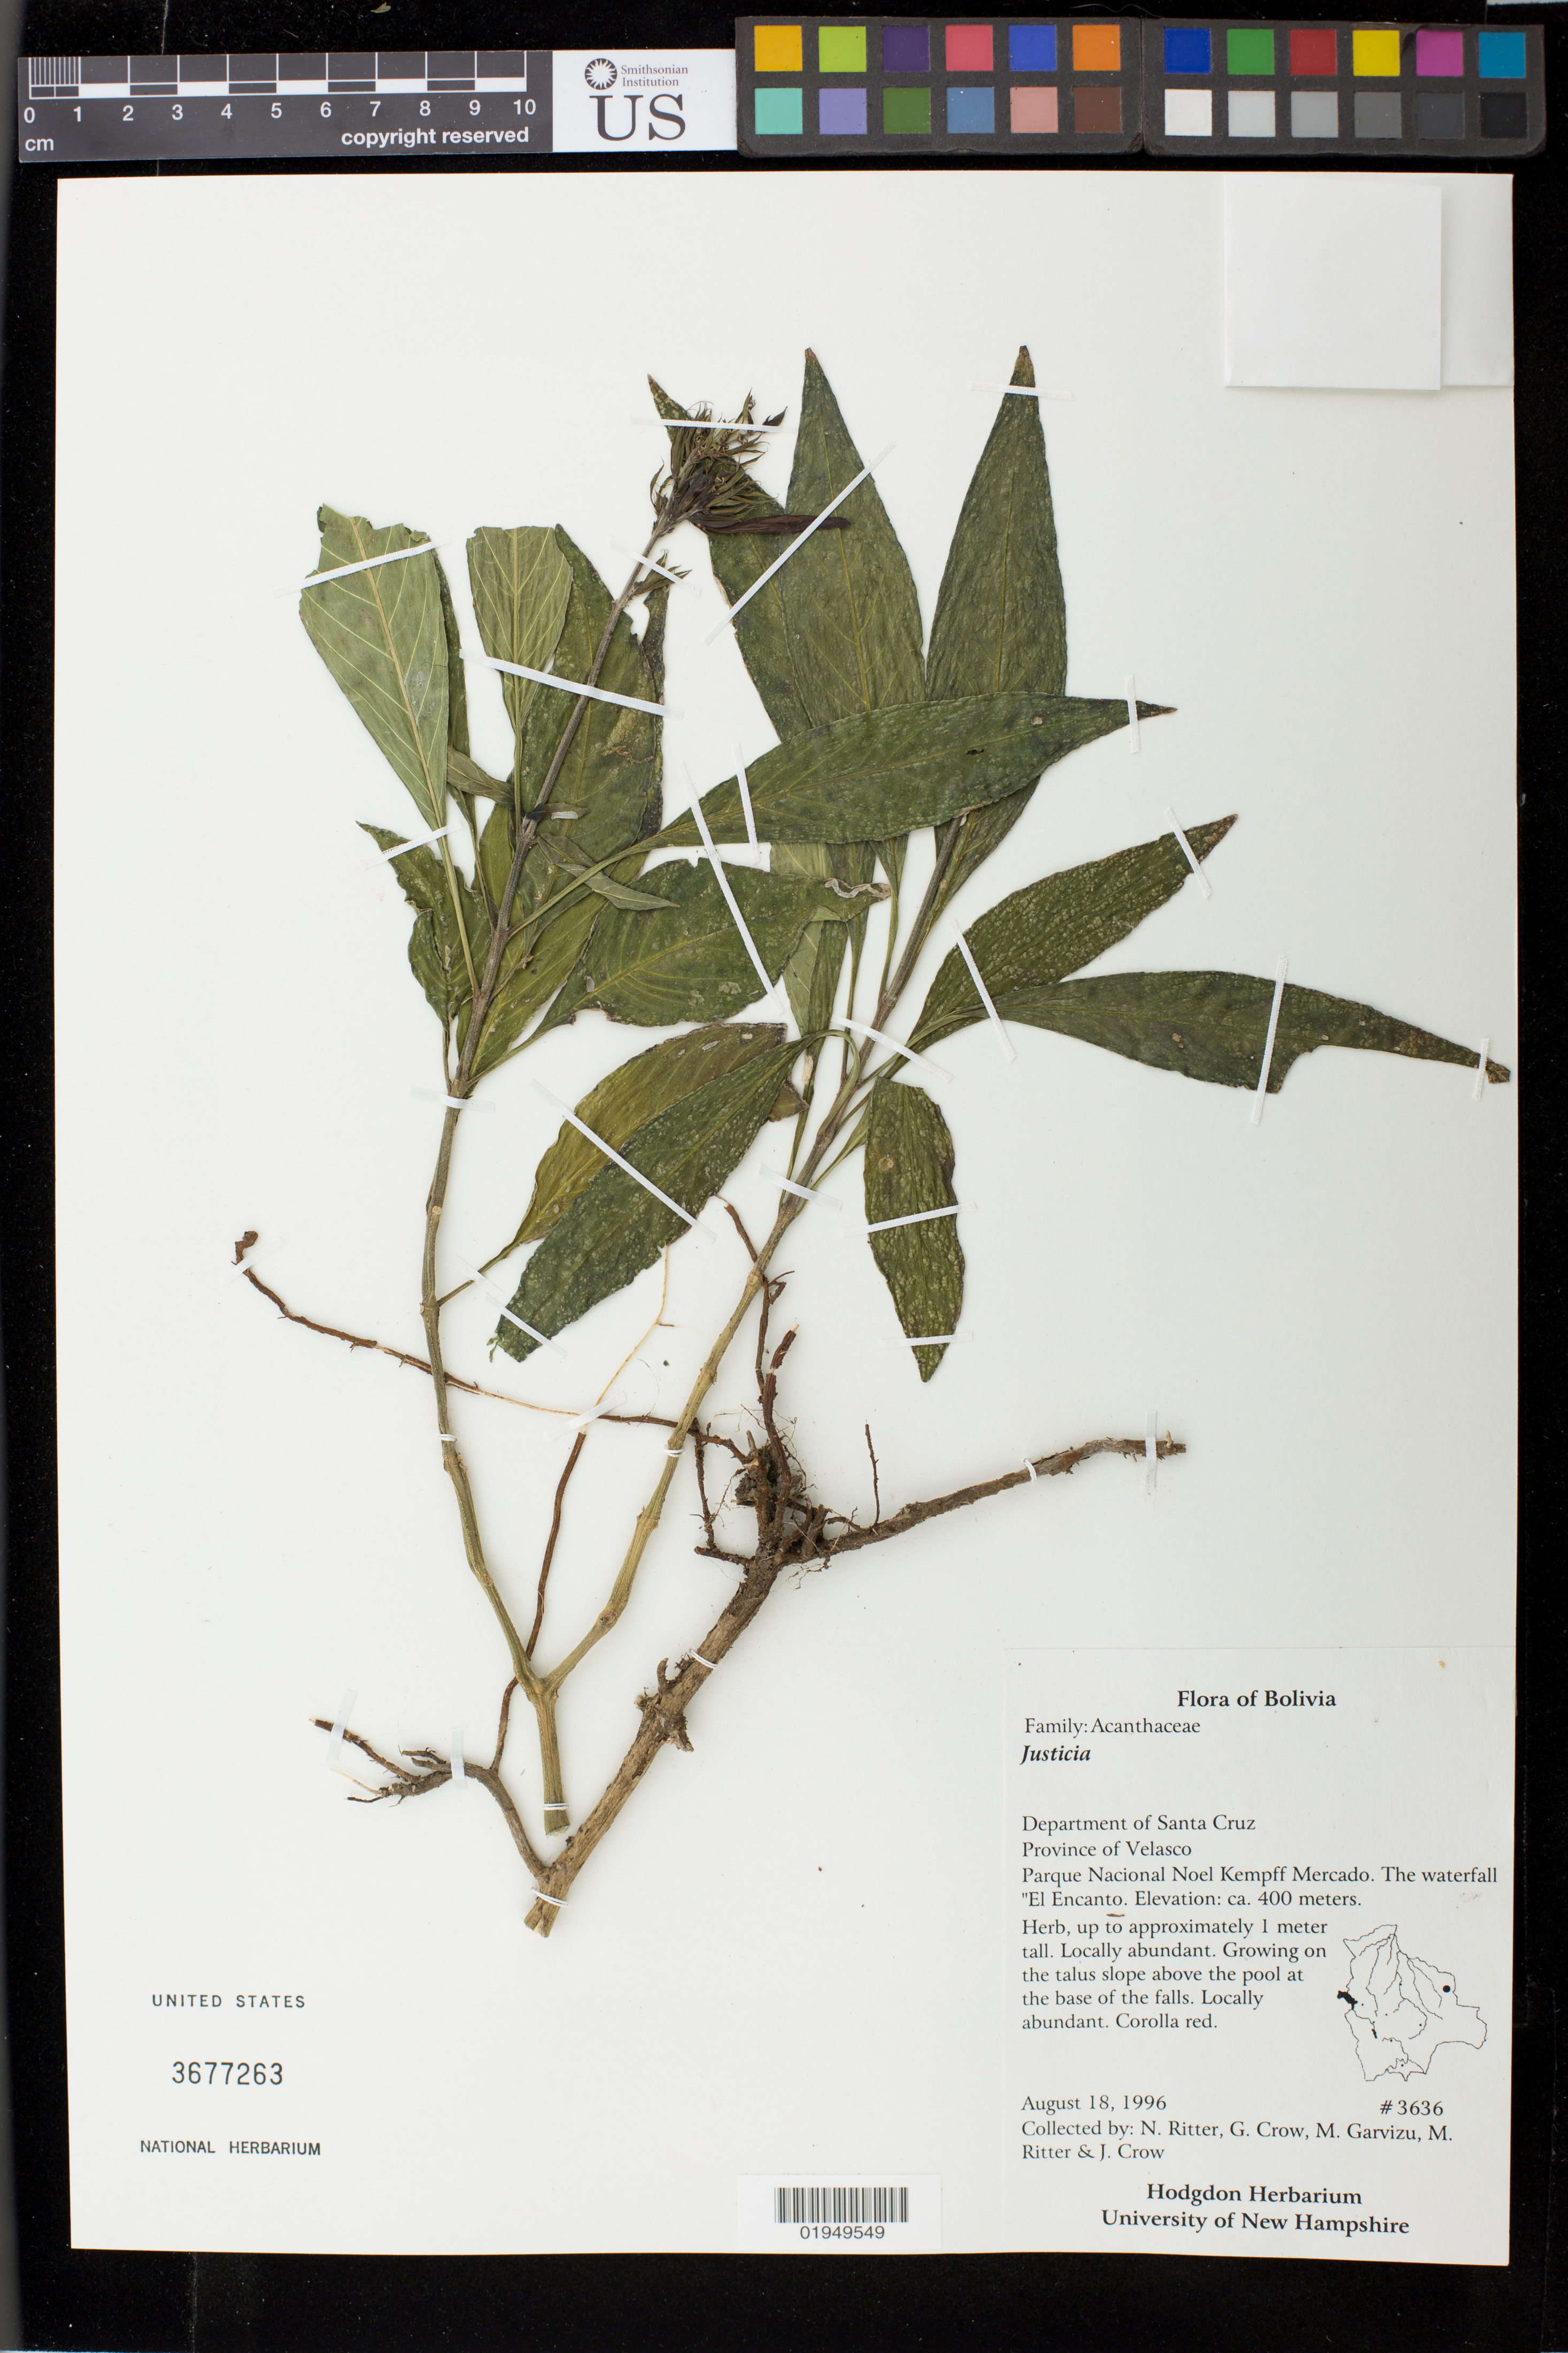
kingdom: Plantae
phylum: Tracheophyta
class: Magnoliopsida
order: Lamiales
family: Acanthaceae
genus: Justicia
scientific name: Justicia sp.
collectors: N. Ritter, G. E. Crow, M. Garvizu, M. Ritter & J. Crow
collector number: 3636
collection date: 1996-08-18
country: Bolivia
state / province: Santa Cruz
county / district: Velasco Province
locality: Parque Nacional Noel Kempff Mercado. The waterfall El Encanto.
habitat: Growing on the talus slope above the pool at the base of the falls. Locally abundant.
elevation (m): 400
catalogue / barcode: US 3677263